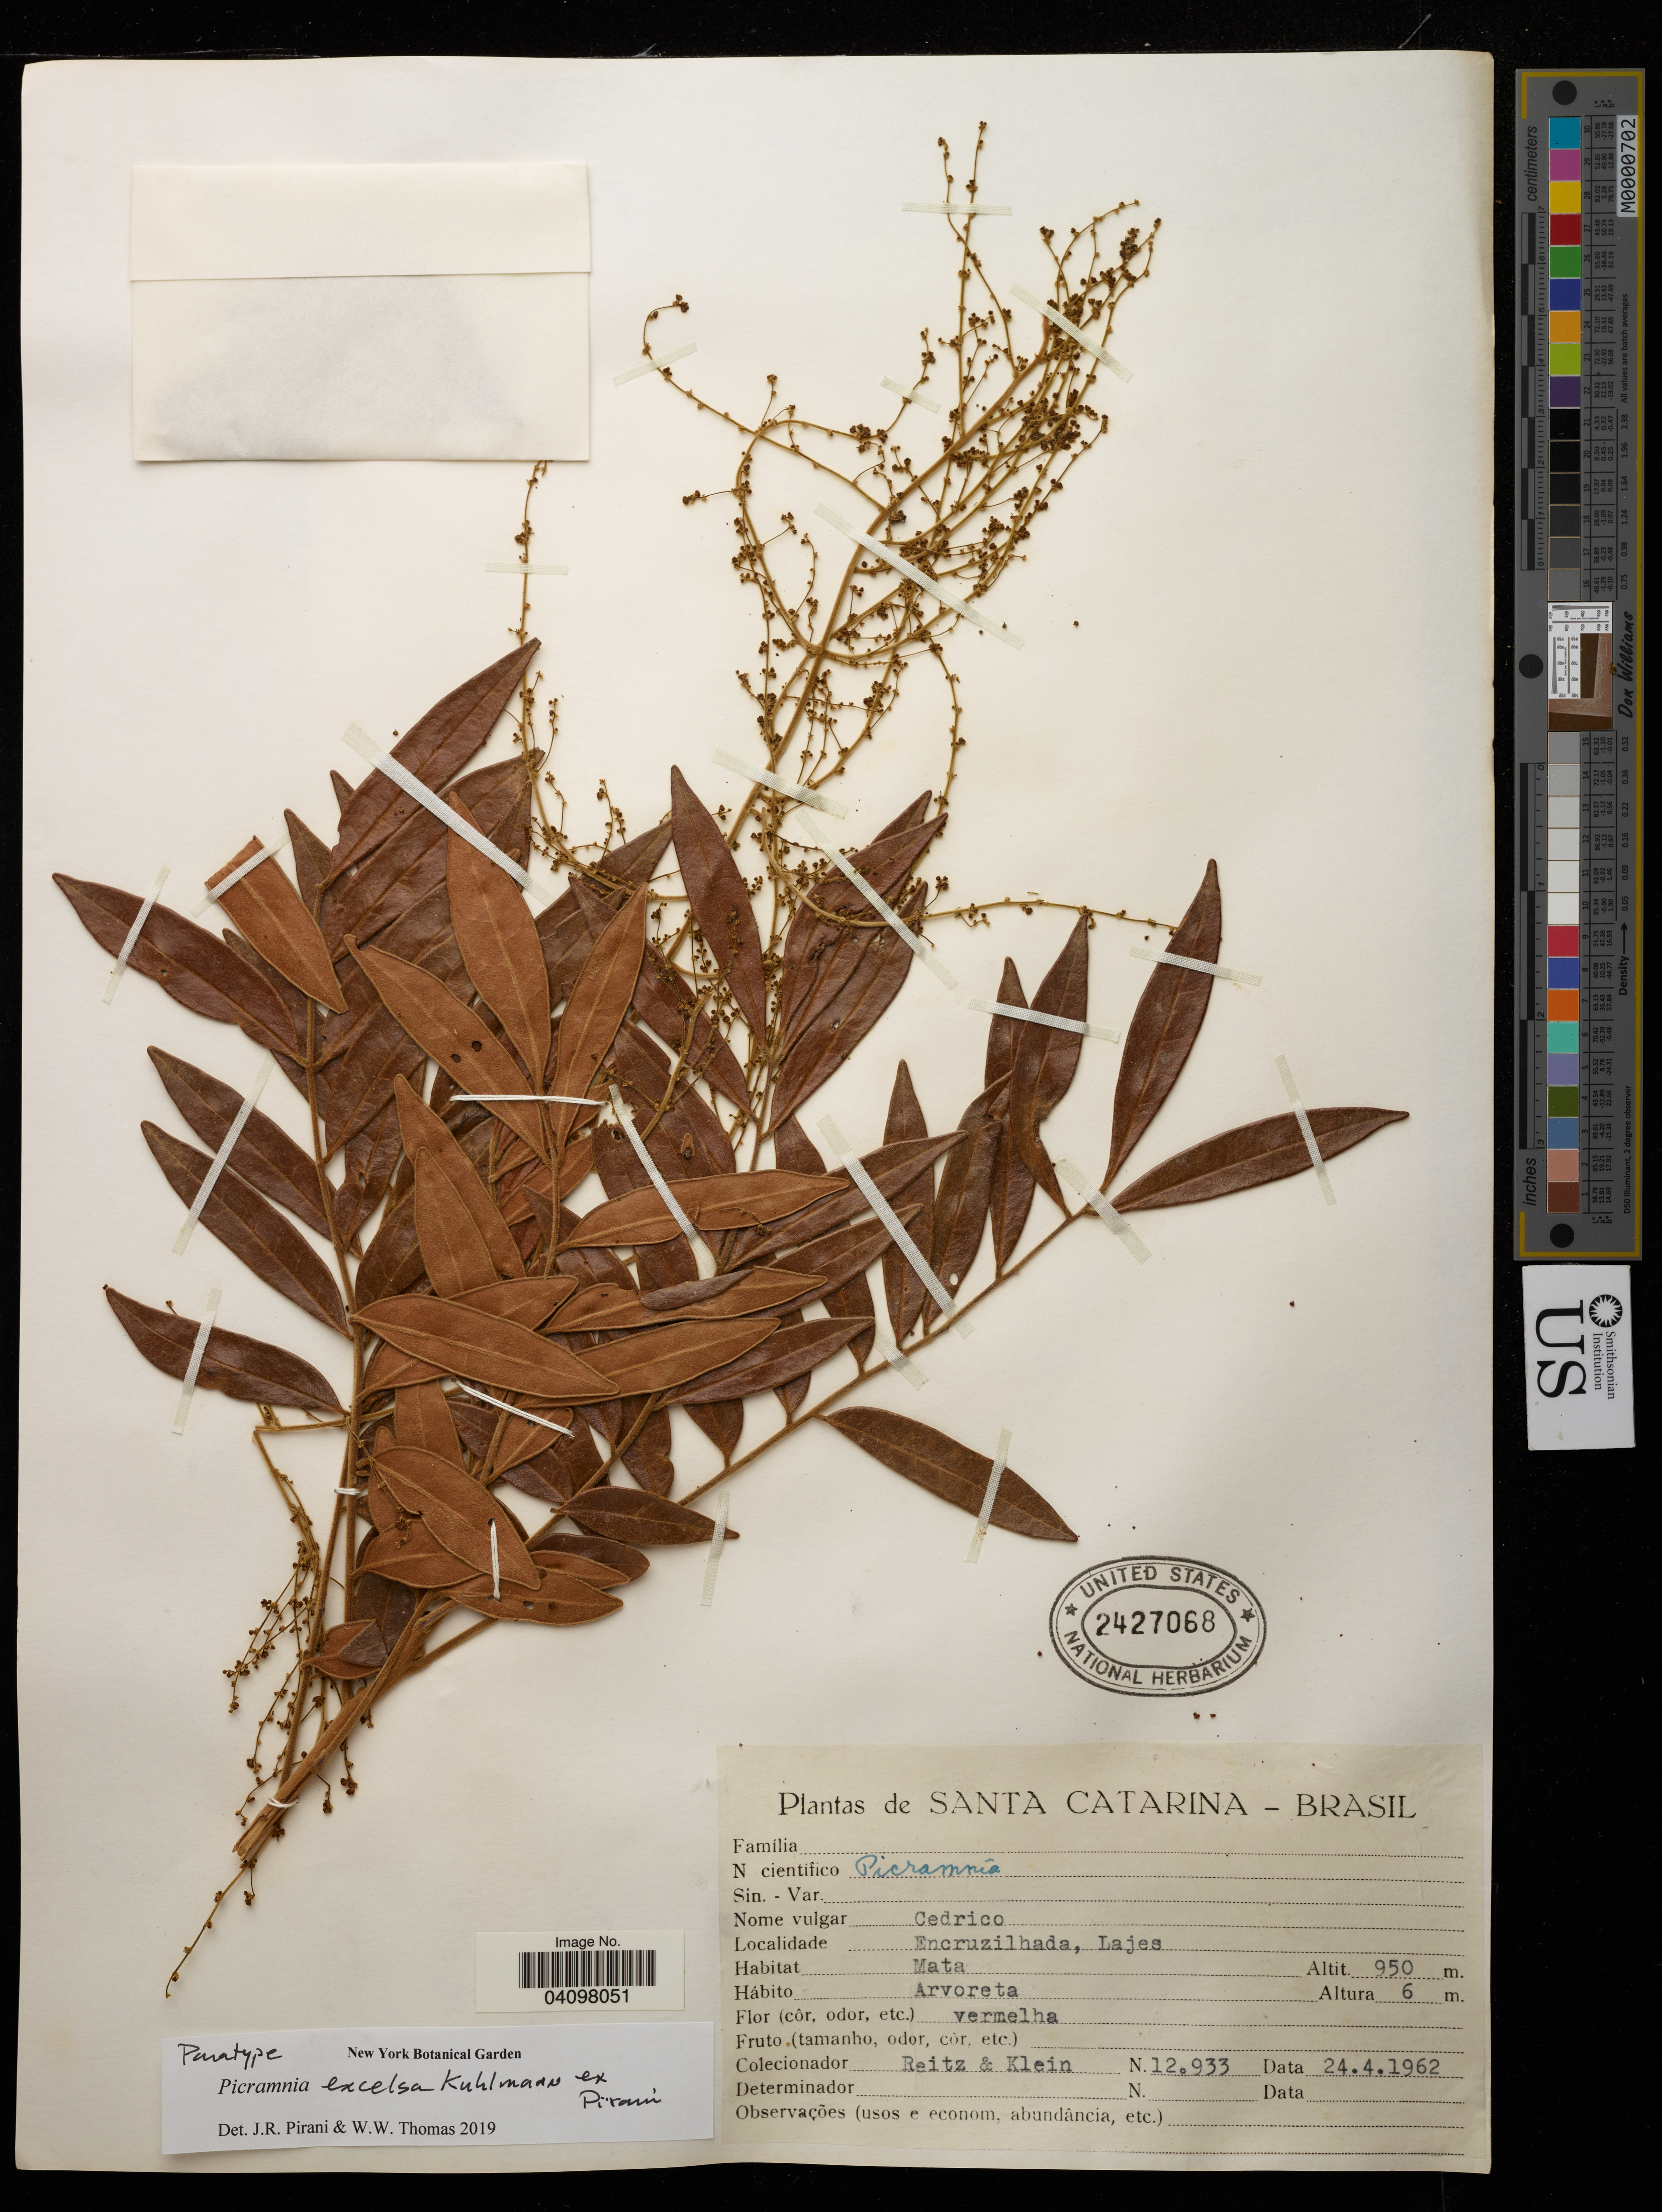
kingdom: Plantae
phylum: Tracheophyta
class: Magnoliopsida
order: Picramniales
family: Picramniaceae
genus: Picramnia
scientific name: Picramnia excelsa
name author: Kuhlm. ex Pirani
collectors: Reitz & Klein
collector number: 12933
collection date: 1962-04-24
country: Brazil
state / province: Santa Catarina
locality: Encruzilhada, Lajes.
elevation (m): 950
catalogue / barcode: US 2427068